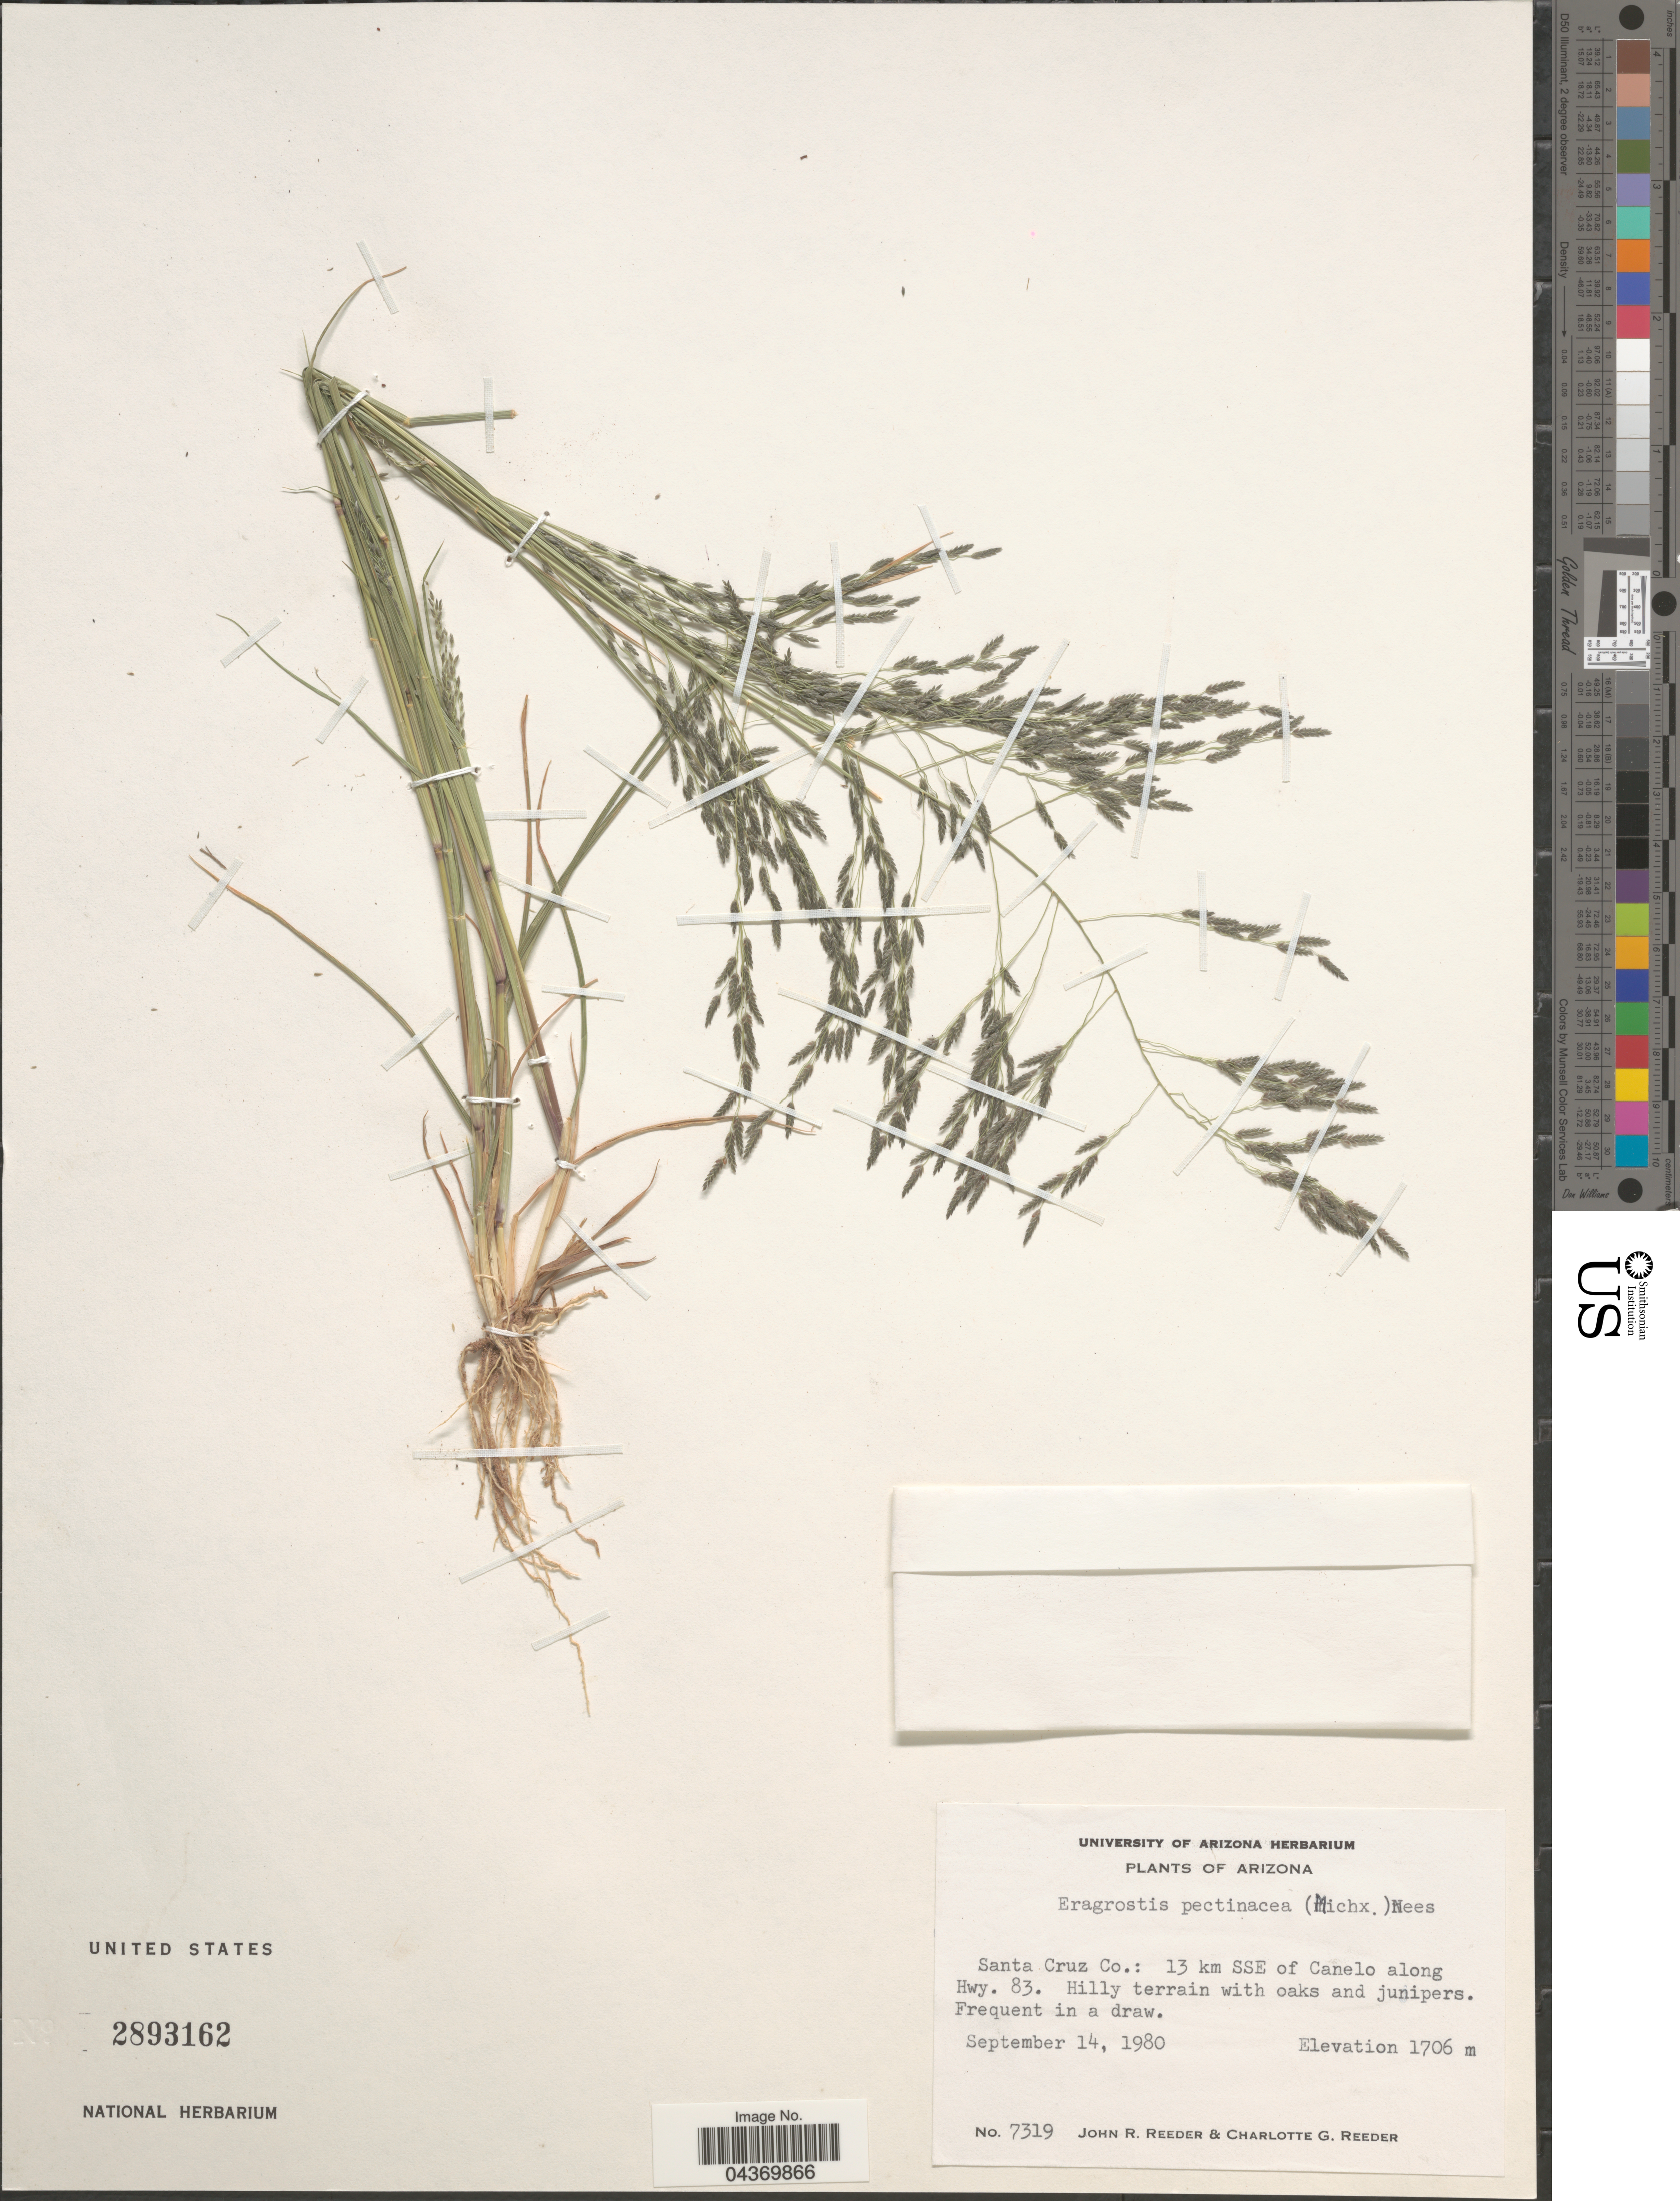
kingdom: Plantae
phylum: Tracheophyta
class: Liliopsida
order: Poales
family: Poaceae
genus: Eragrostis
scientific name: Eragrostis pectinacea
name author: (Michx.) Nees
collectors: J. R. Reeder & C. G. Reeder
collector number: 7319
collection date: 1980-09-14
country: United States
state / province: Arizona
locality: Santa Cruz Co.: 13 km SSE of Canelo along Hwy. 83.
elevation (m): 1706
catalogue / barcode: US 2893162